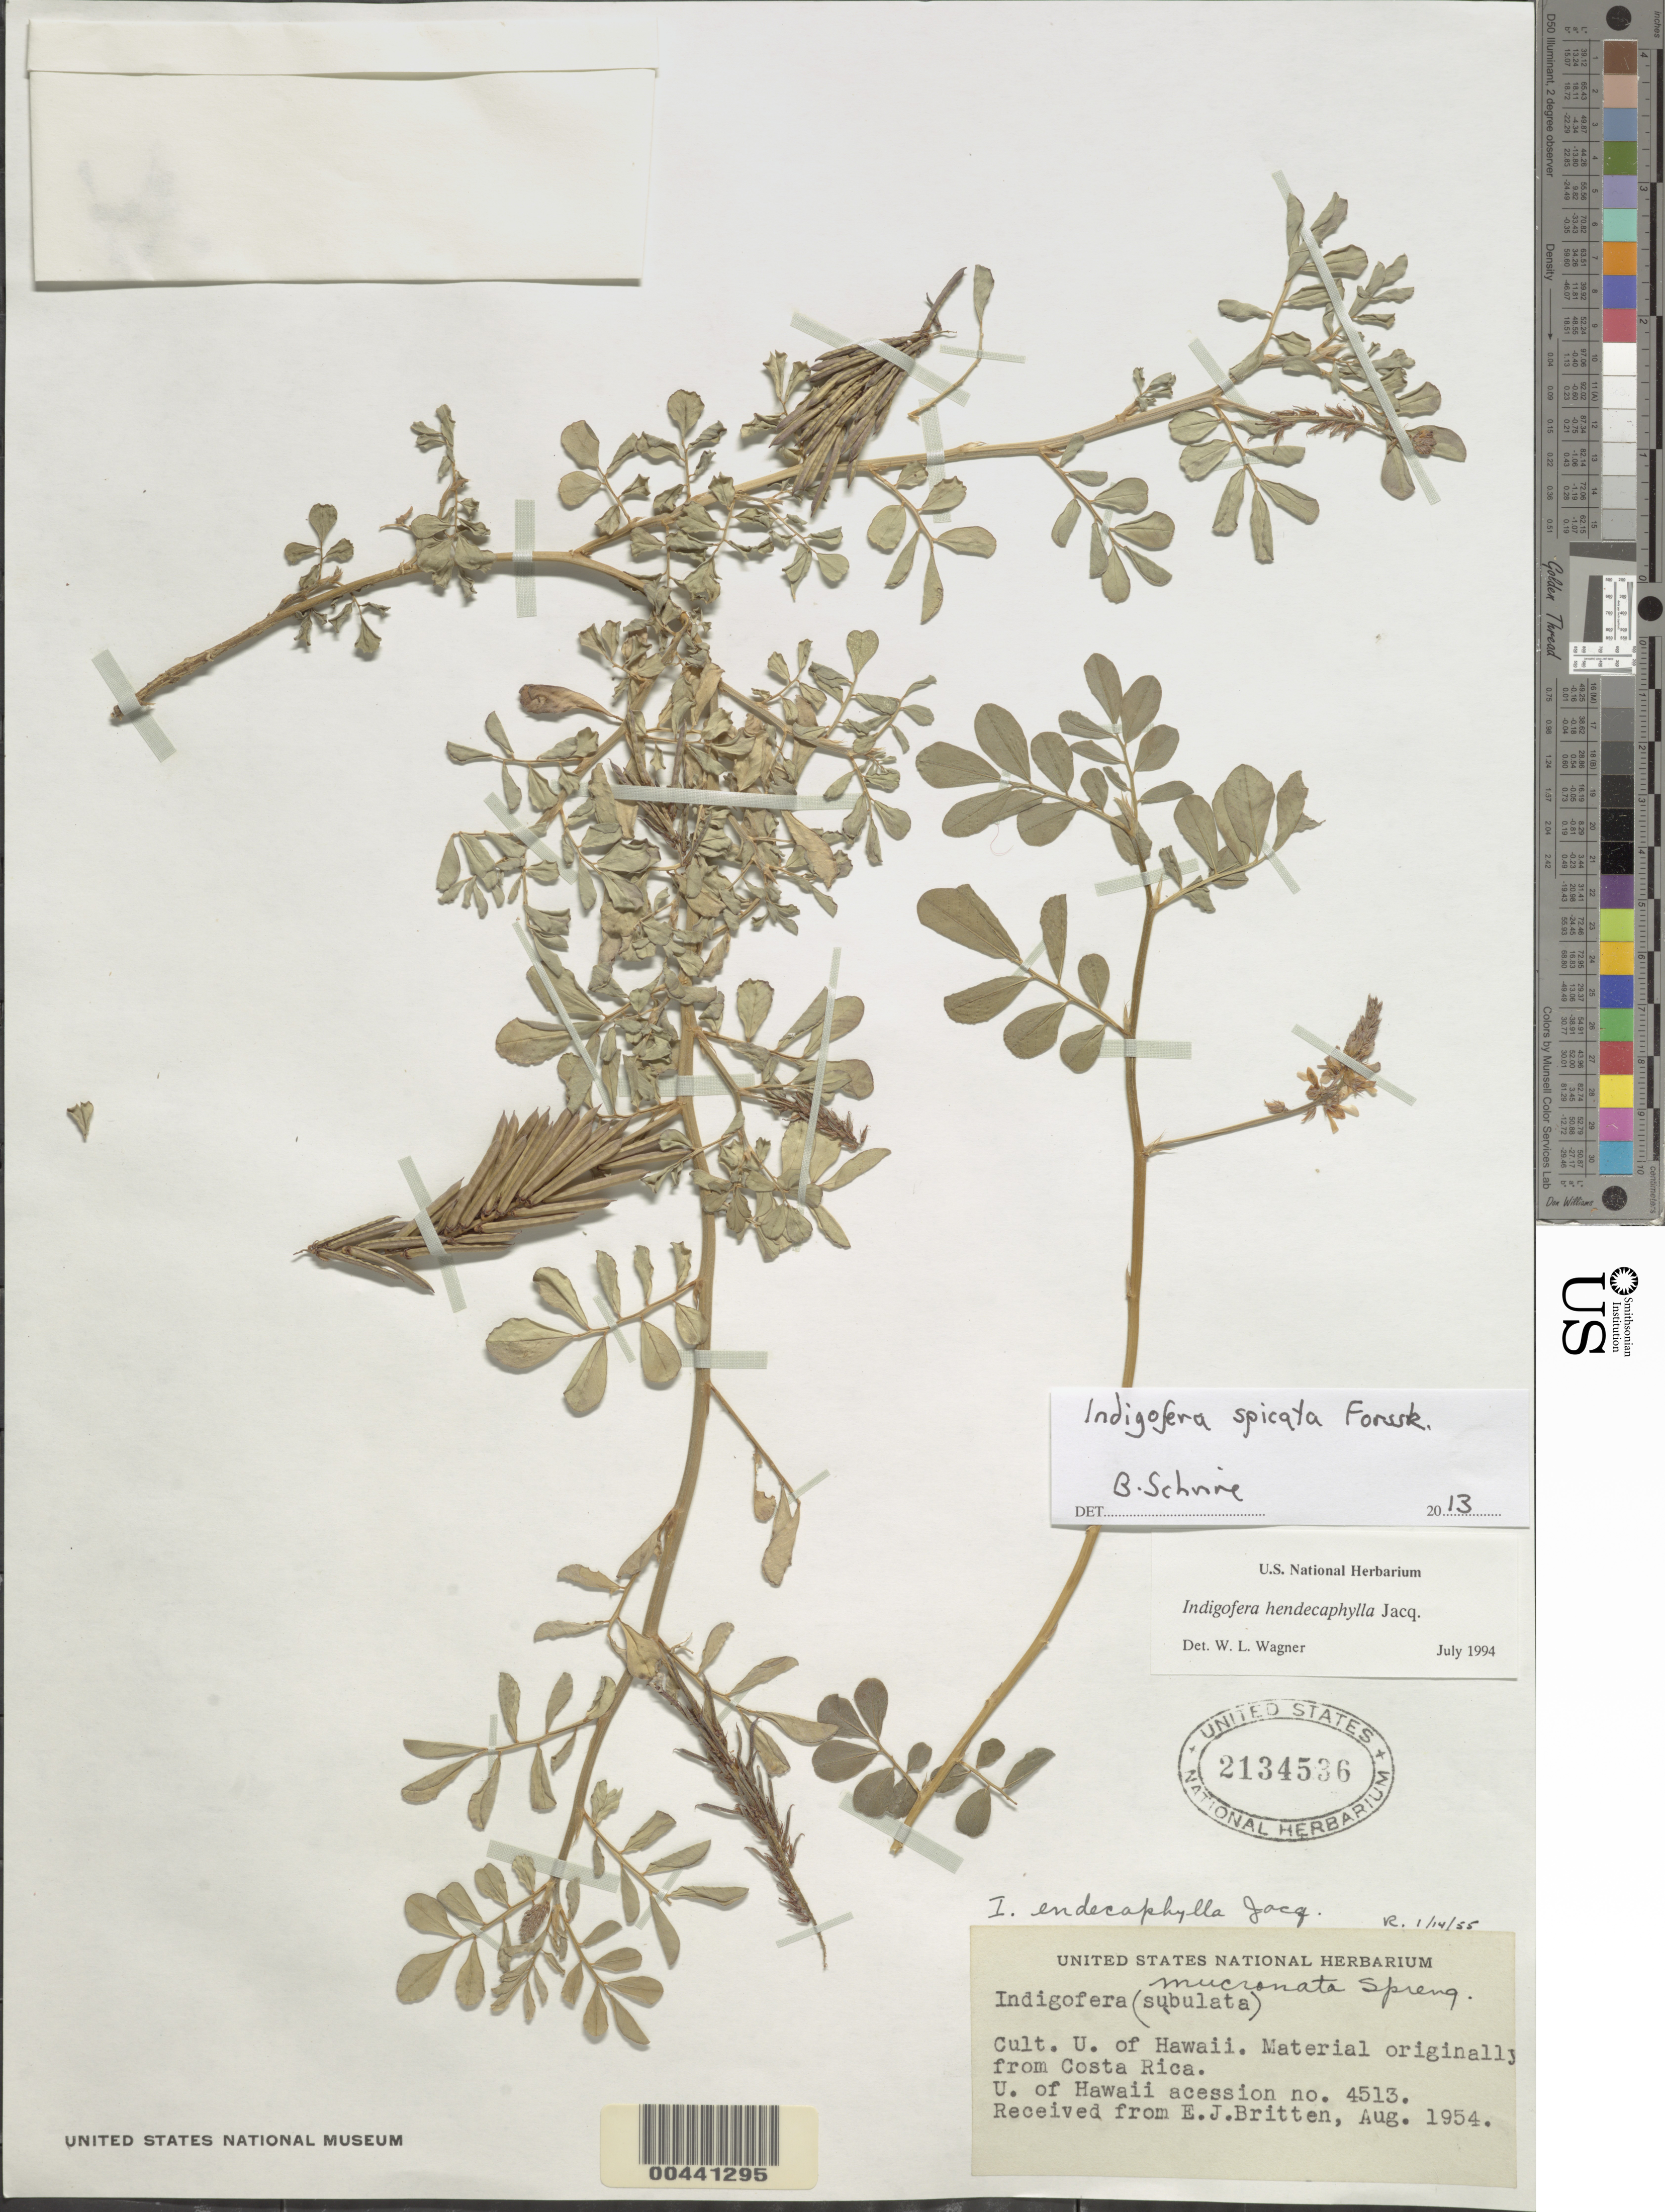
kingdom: Plantae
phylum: Tracheophyta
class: Magnoliopsida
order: Fabales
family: Fabaceae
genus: Indigofera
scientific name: Indigofera spicata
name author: Forssk.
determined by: Schrire, Brian D.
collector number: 4513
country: United States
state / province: Hawaii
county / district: Hawaii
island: Hawaii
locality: University of Hawaii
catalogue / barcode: US 2134536